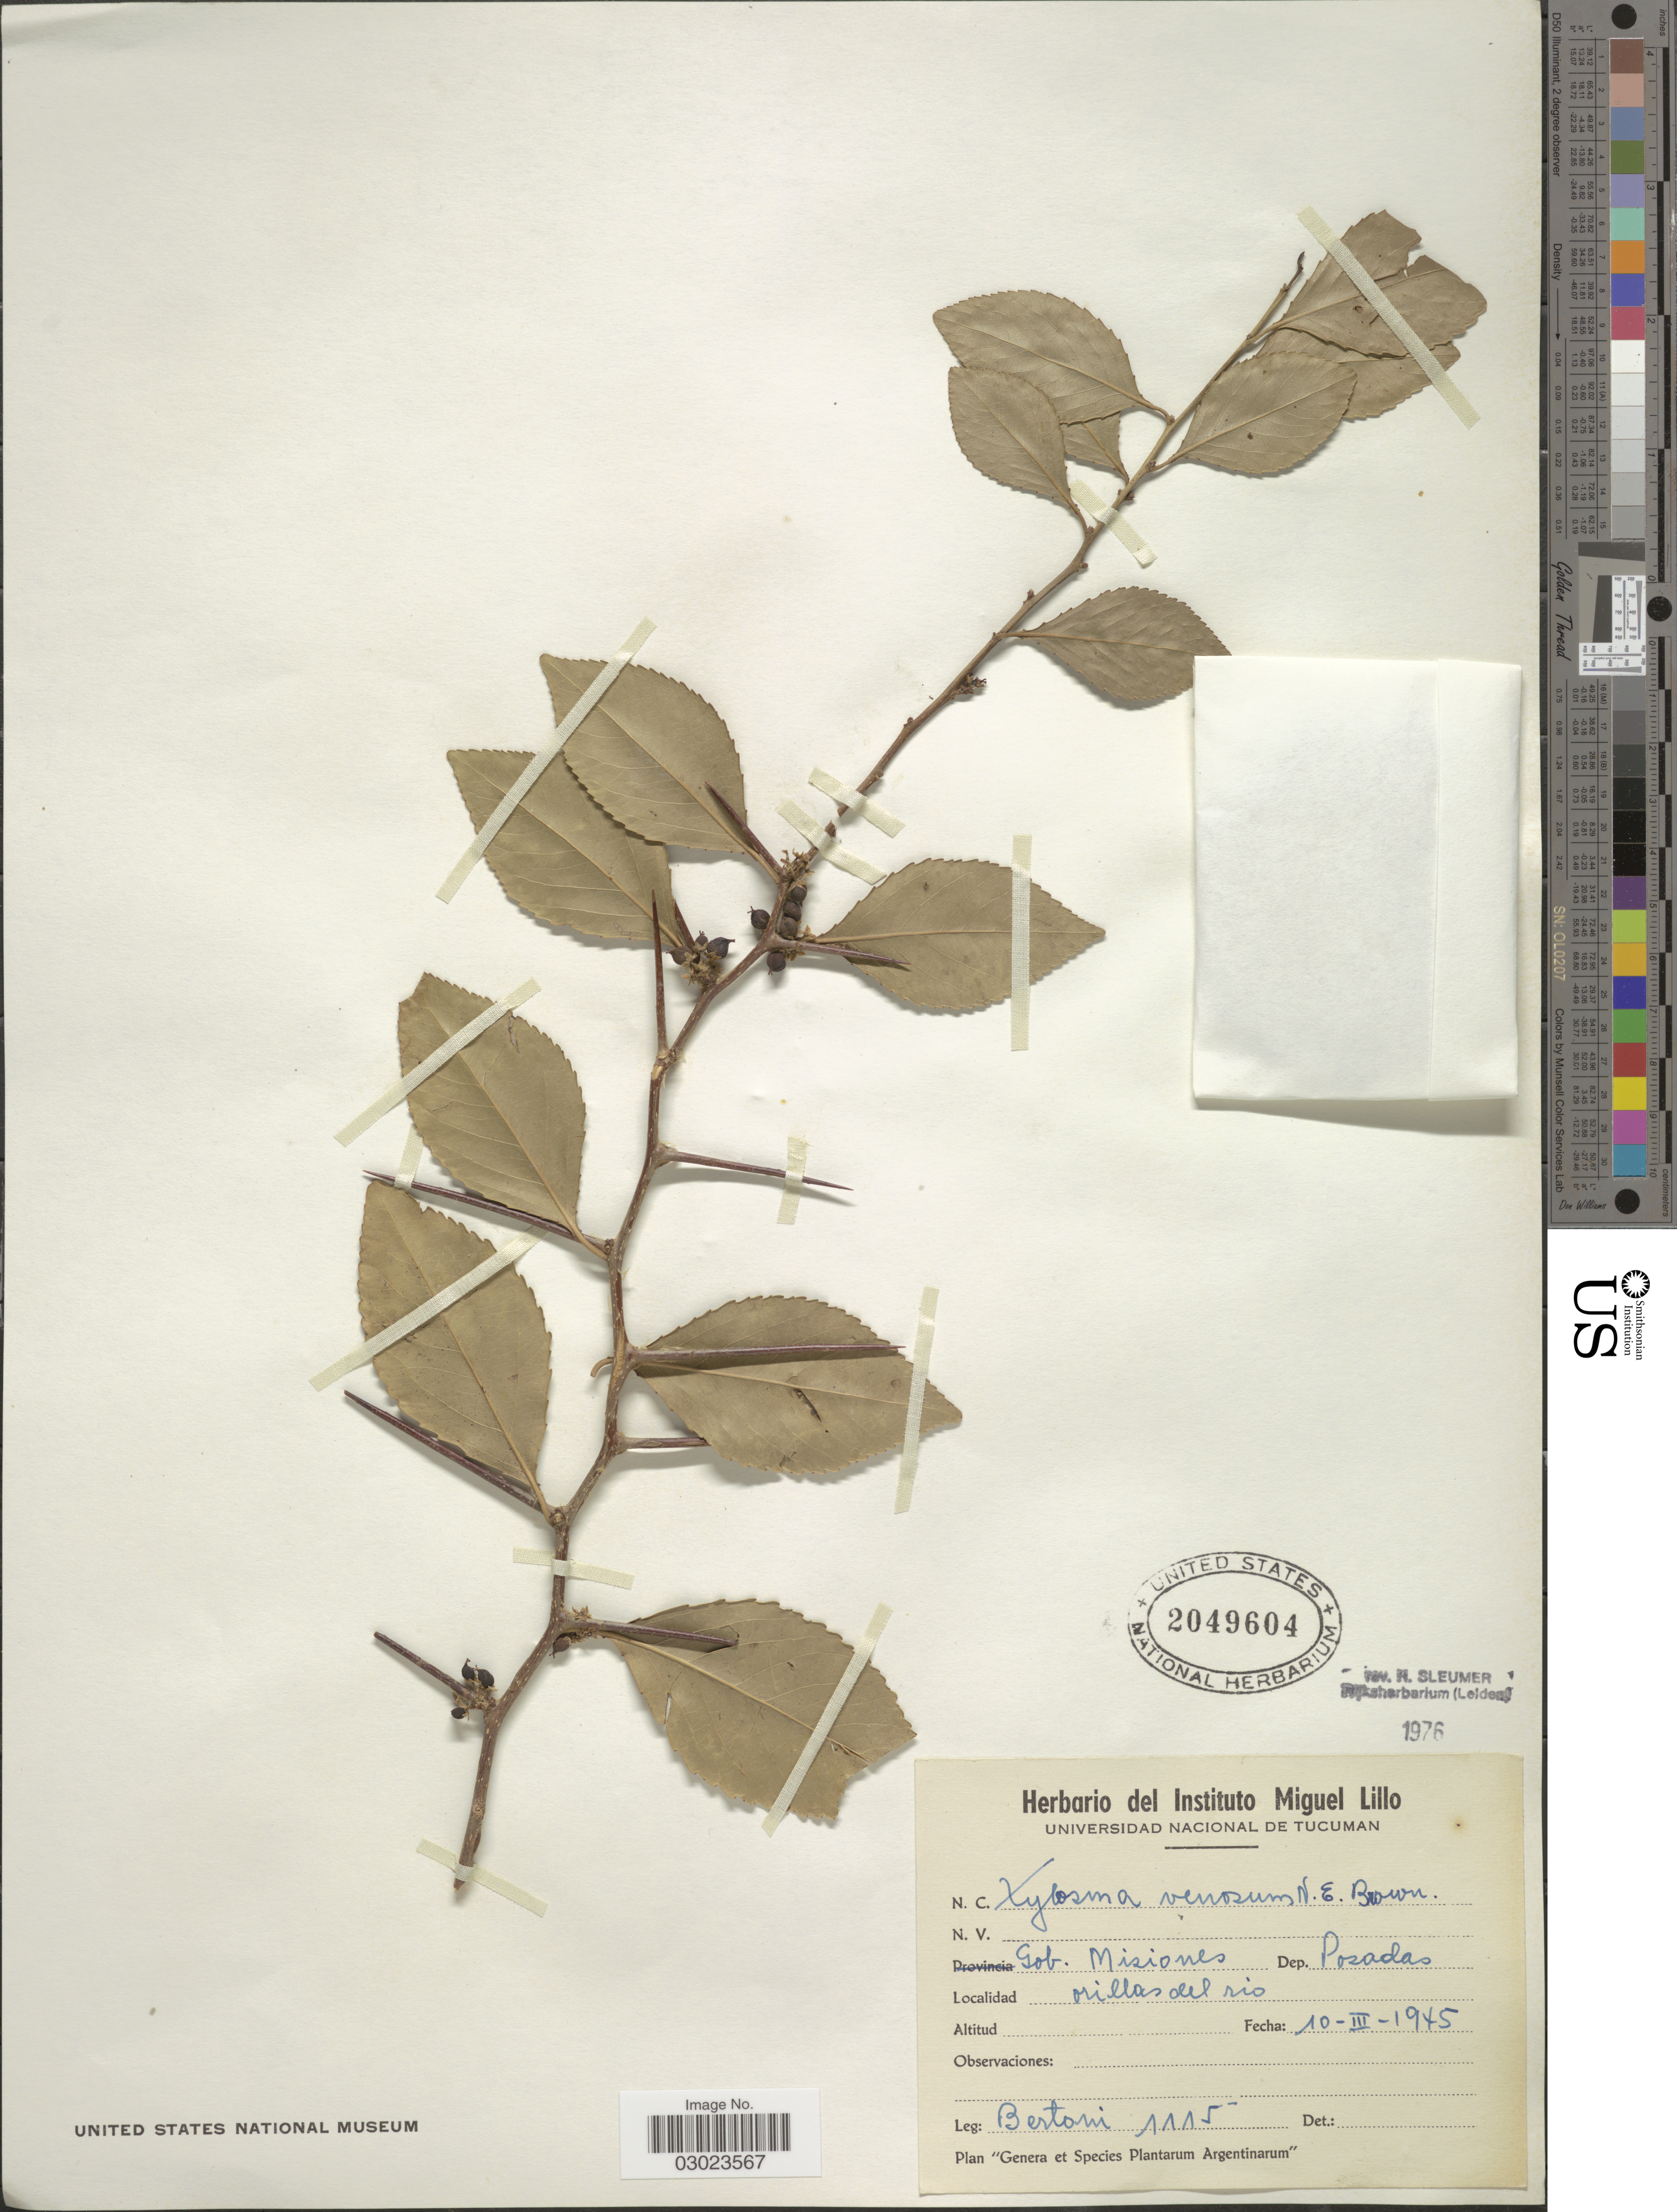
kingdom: Plantae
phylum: Tracheophyta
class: Magnoliopsida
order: Malpighiales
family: Salicaceae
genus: Xylosma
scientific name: Xylosma venosa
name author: N.E. Br.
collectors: -- Bertoni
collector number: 1115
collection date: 1945-03-10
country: Argentina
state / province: Misiones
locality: Gob. Misiones, Dep. Posadas, orillas del rio.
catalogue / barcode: US 2049604